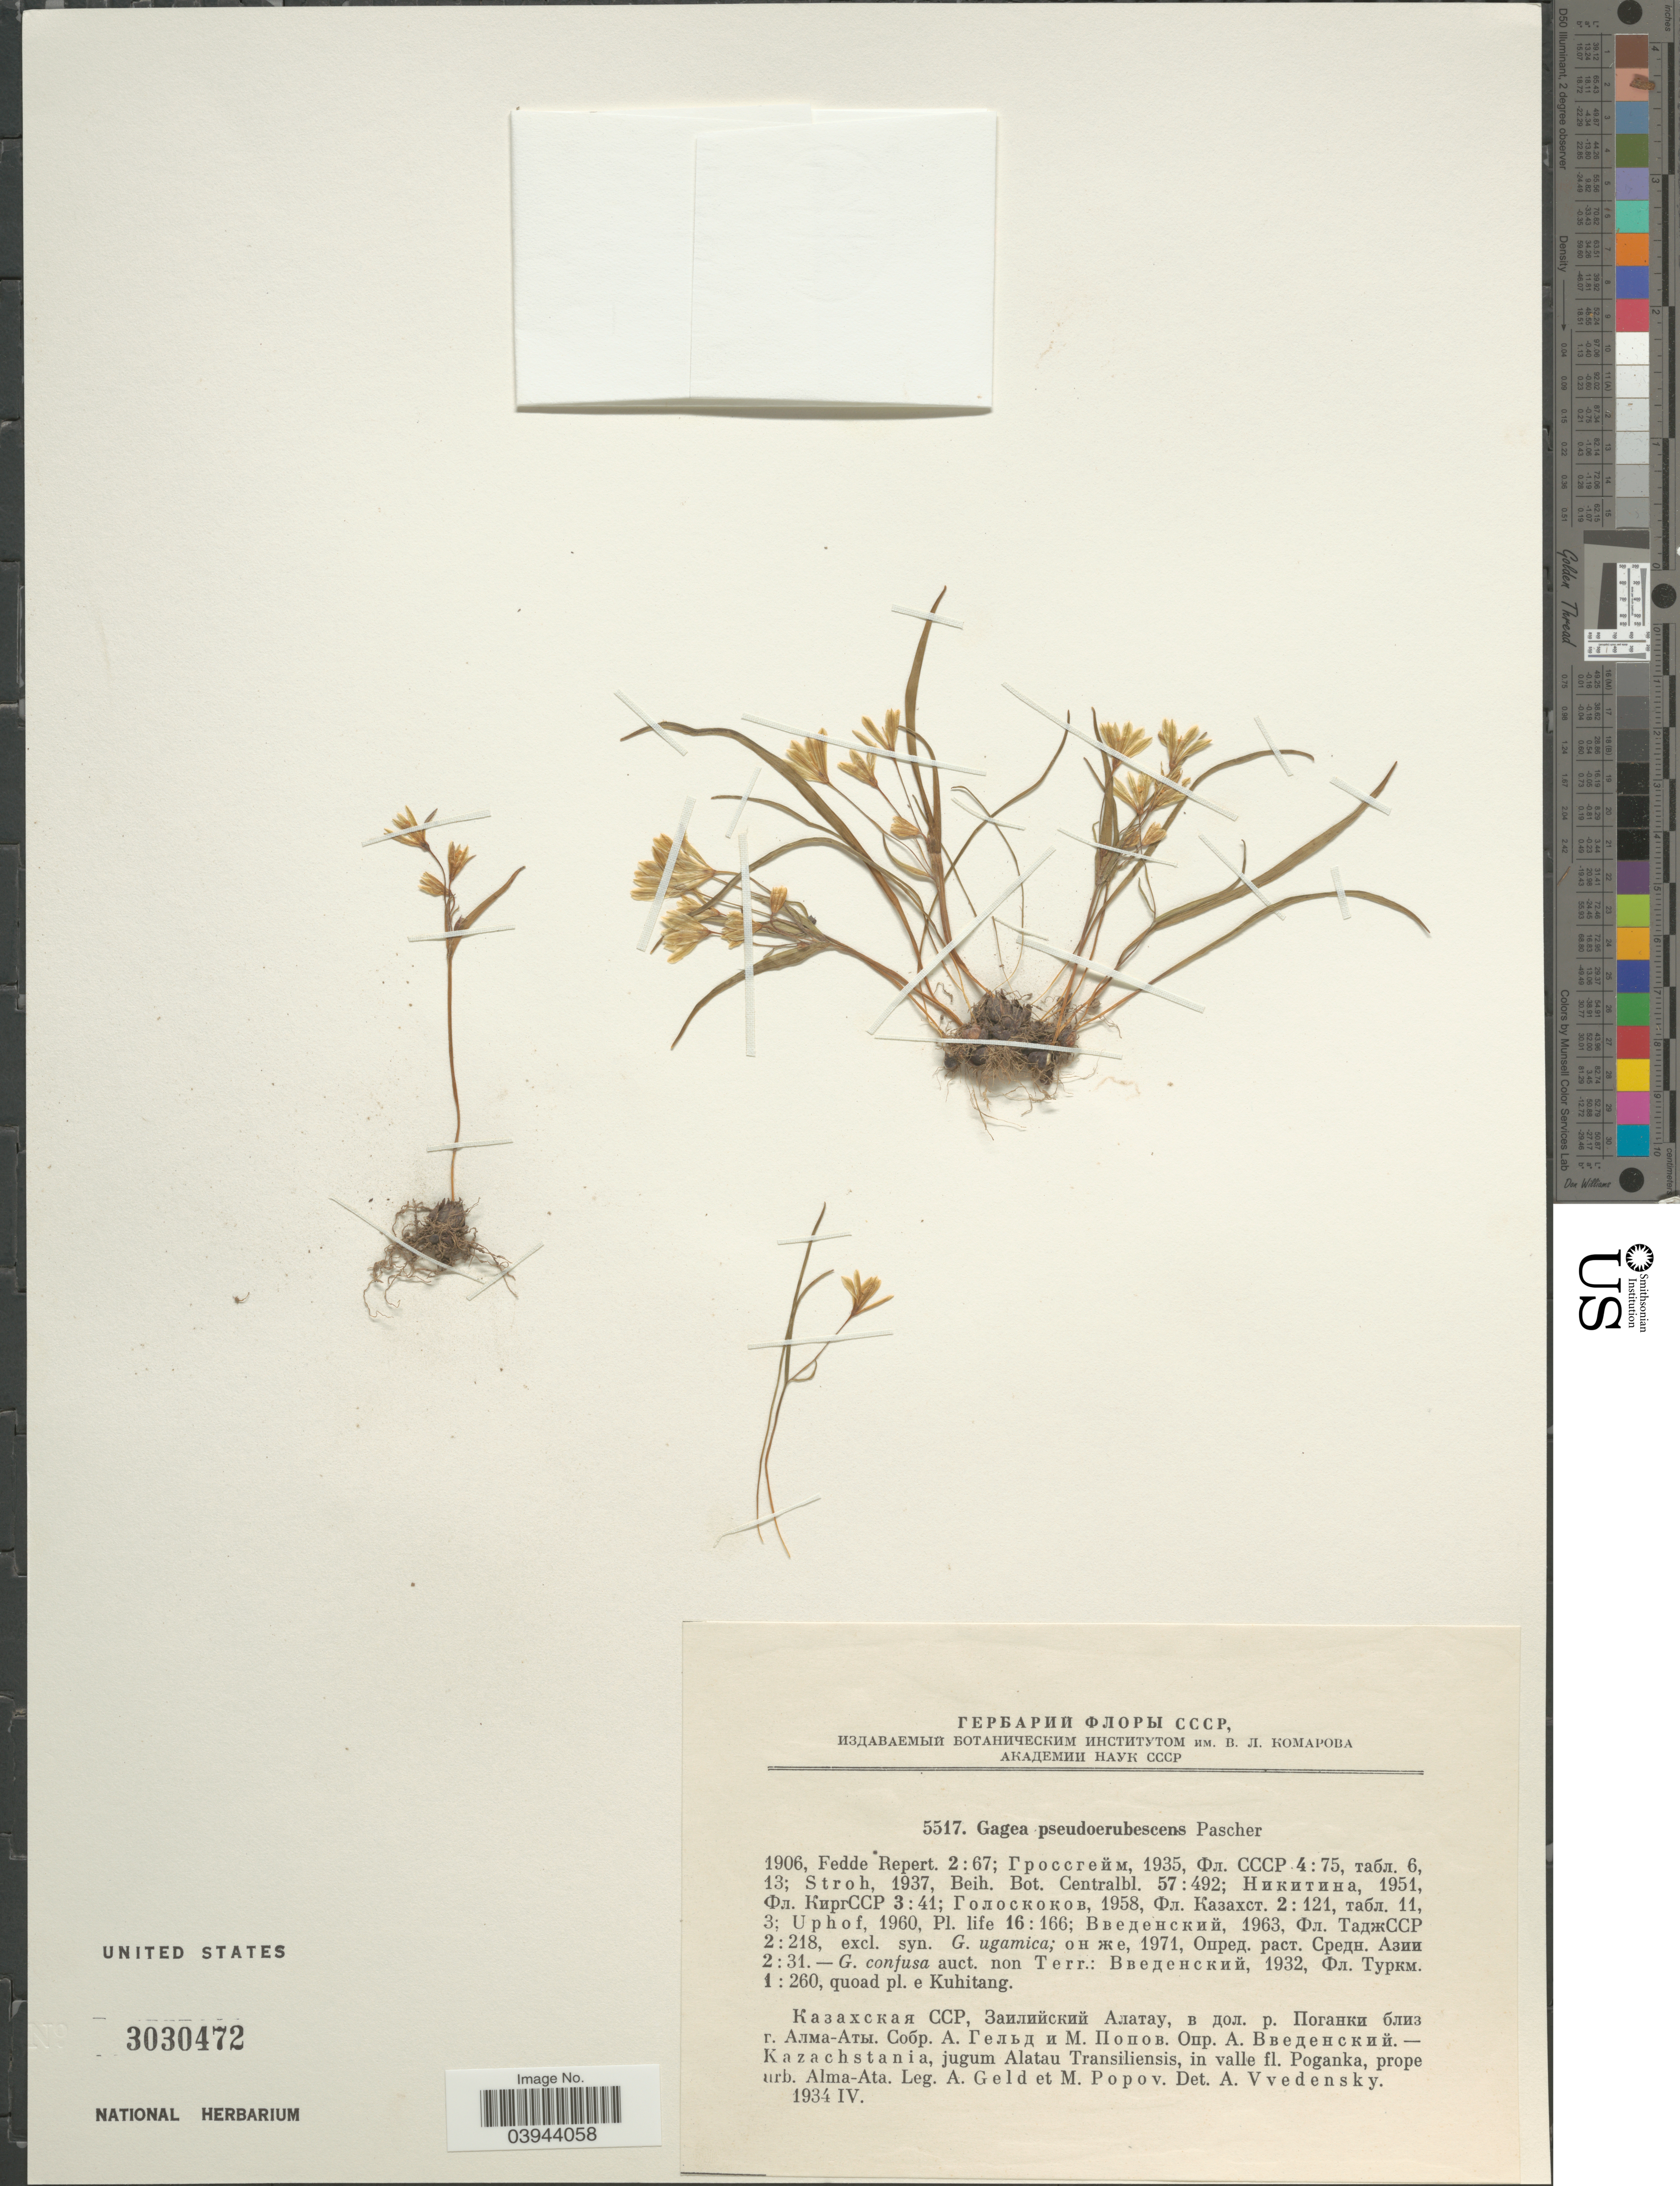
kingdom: Plantae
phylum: Tracheophyta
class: Liliopsida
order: Liliales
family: Liliaceae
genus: Gagea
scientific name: Gagea pseudoerubescens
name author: Pascher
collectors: A. Geld & M. Popov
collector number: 5517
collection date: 1934-04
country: Kazakhstan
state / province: Almaty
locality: Kazachstania, jagum Alatau Transiliensis, in valle fl. Poganka, prope urb. Alma-Ata.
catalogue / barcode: US 3030472